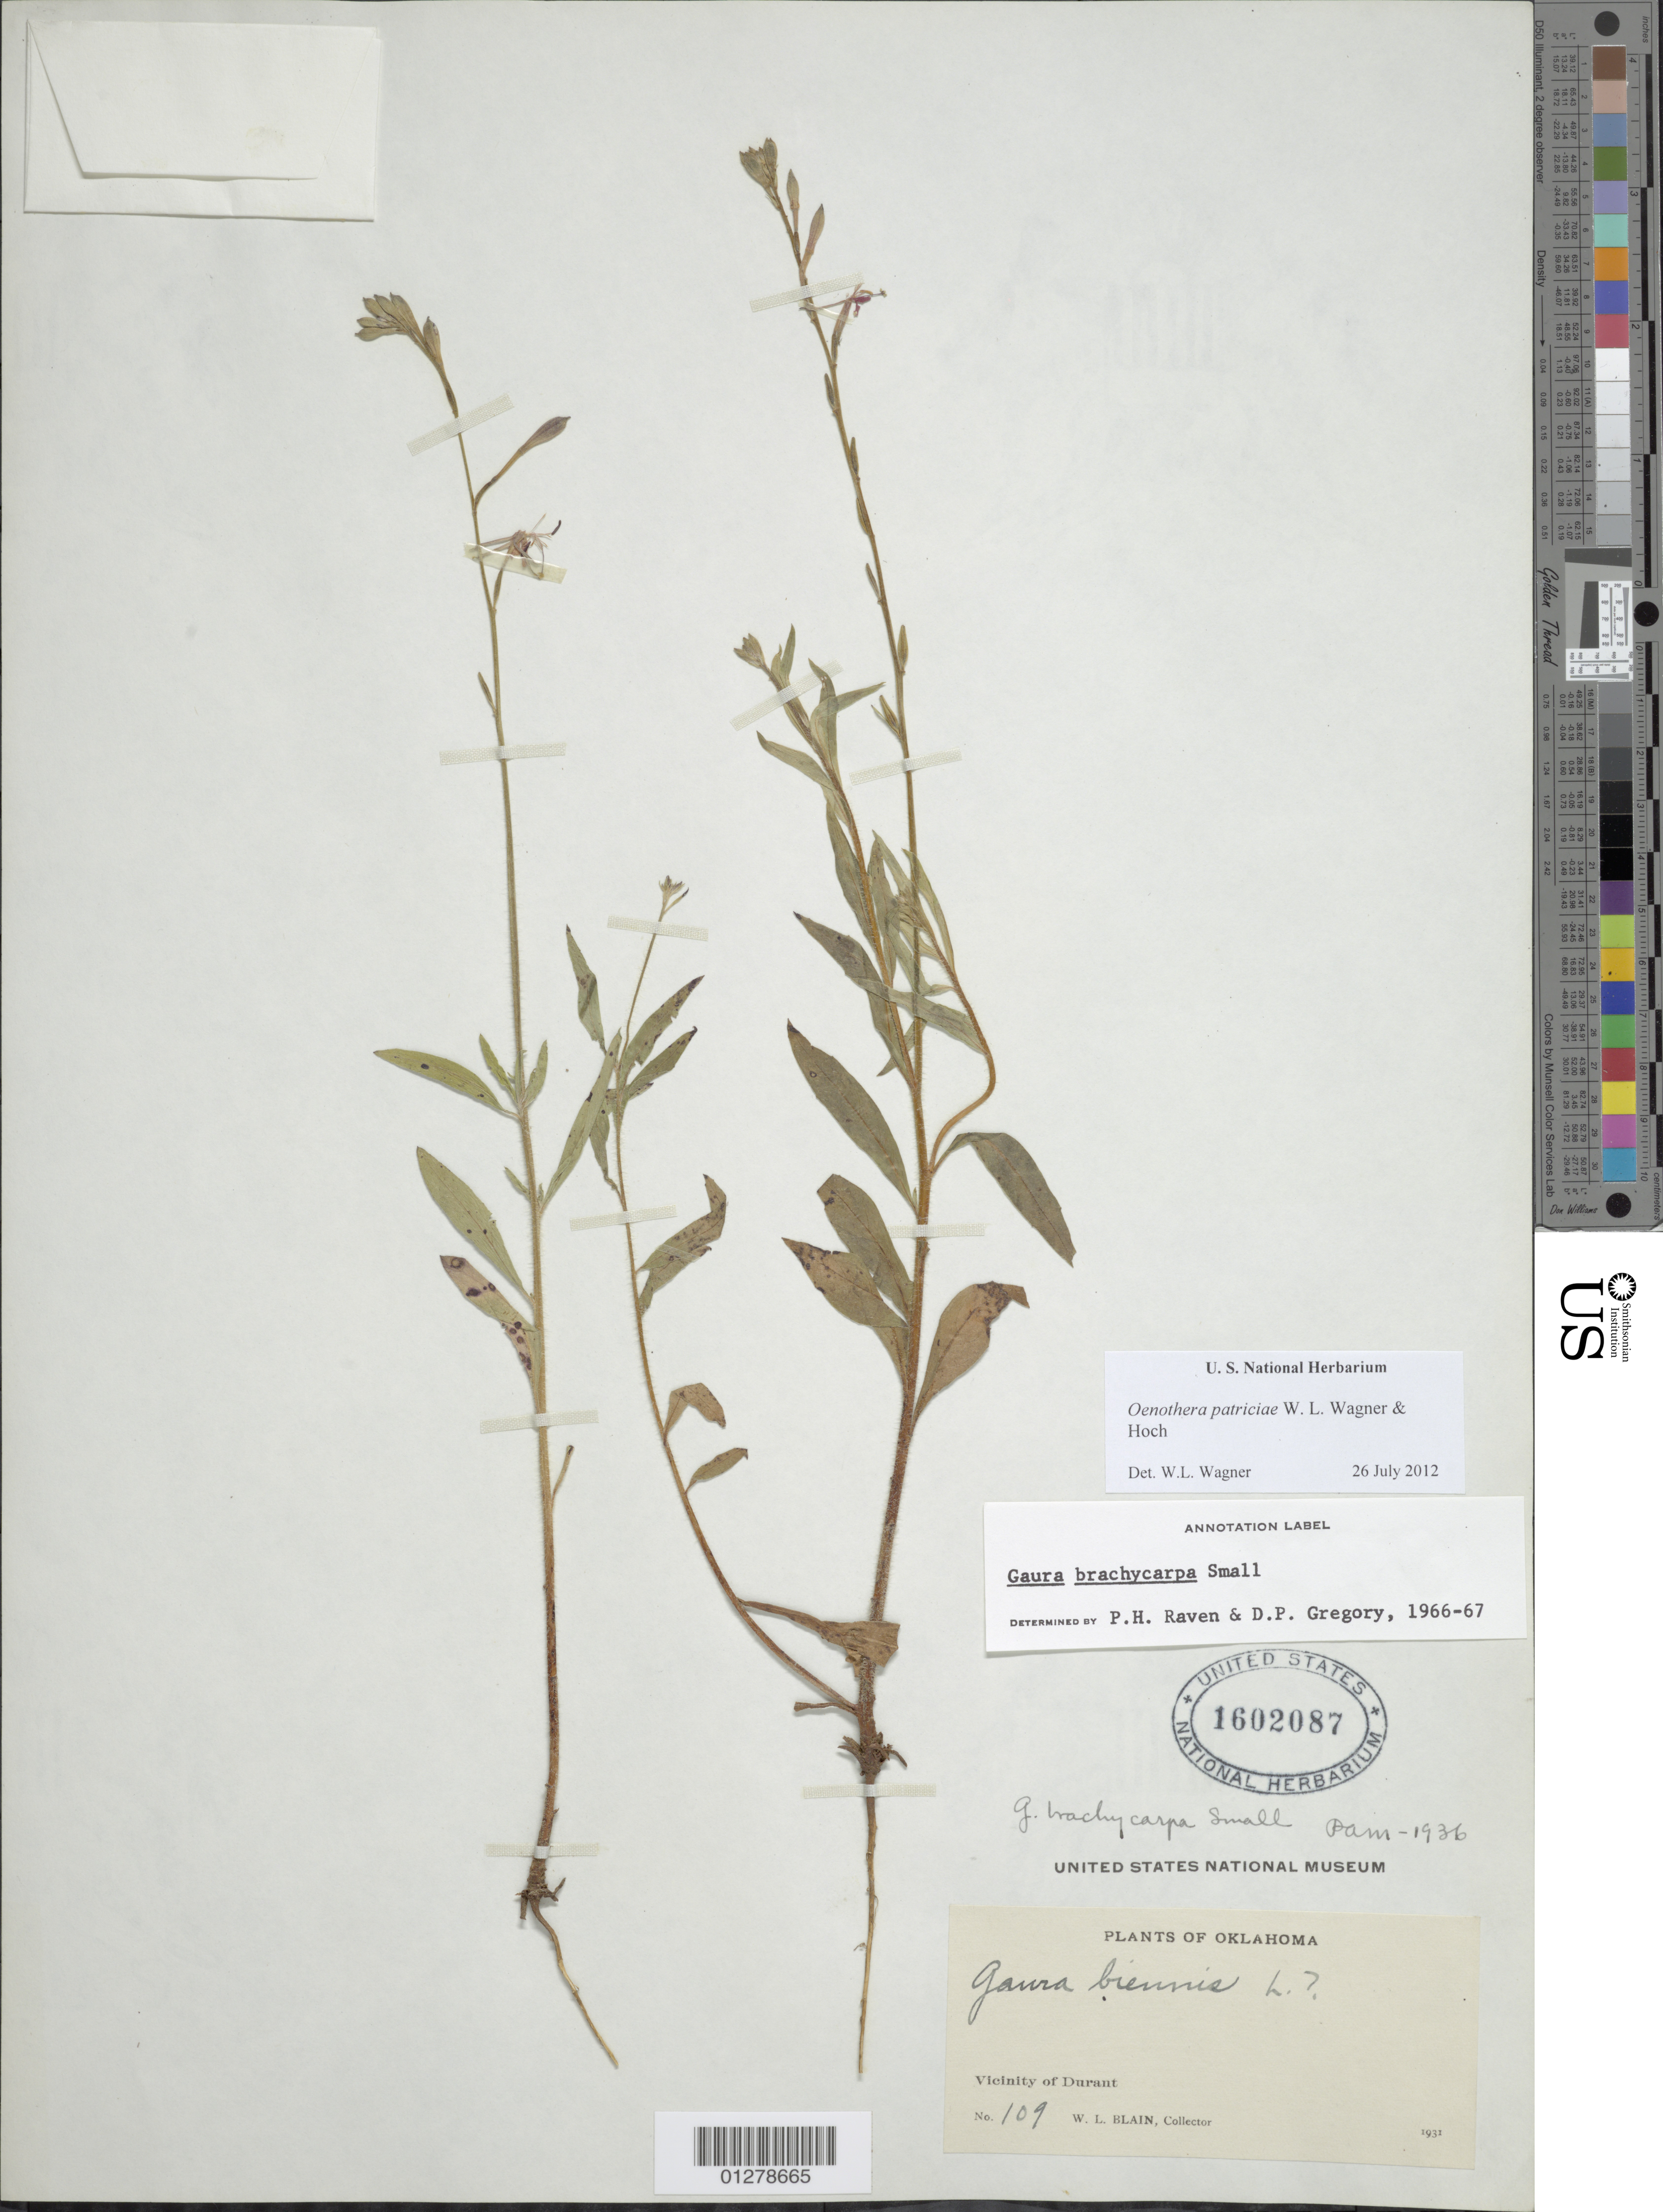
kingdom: Plantae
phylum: Tracheophyta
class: Magnoliopsida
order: Myrtales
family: Onagraceae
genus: Oenothera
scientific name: Oenothera patriciae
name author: W.L. Wagner & Hoch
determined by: Wagner, W. L., (BOT), Smithsonian Institution - National Museum of Natural History (UNITED STATES)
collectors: W. Blain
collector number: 109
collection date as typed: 1931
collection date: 1931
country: United States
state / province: Oklahoma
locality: Vicinity of Durant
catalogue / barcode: US 1602087